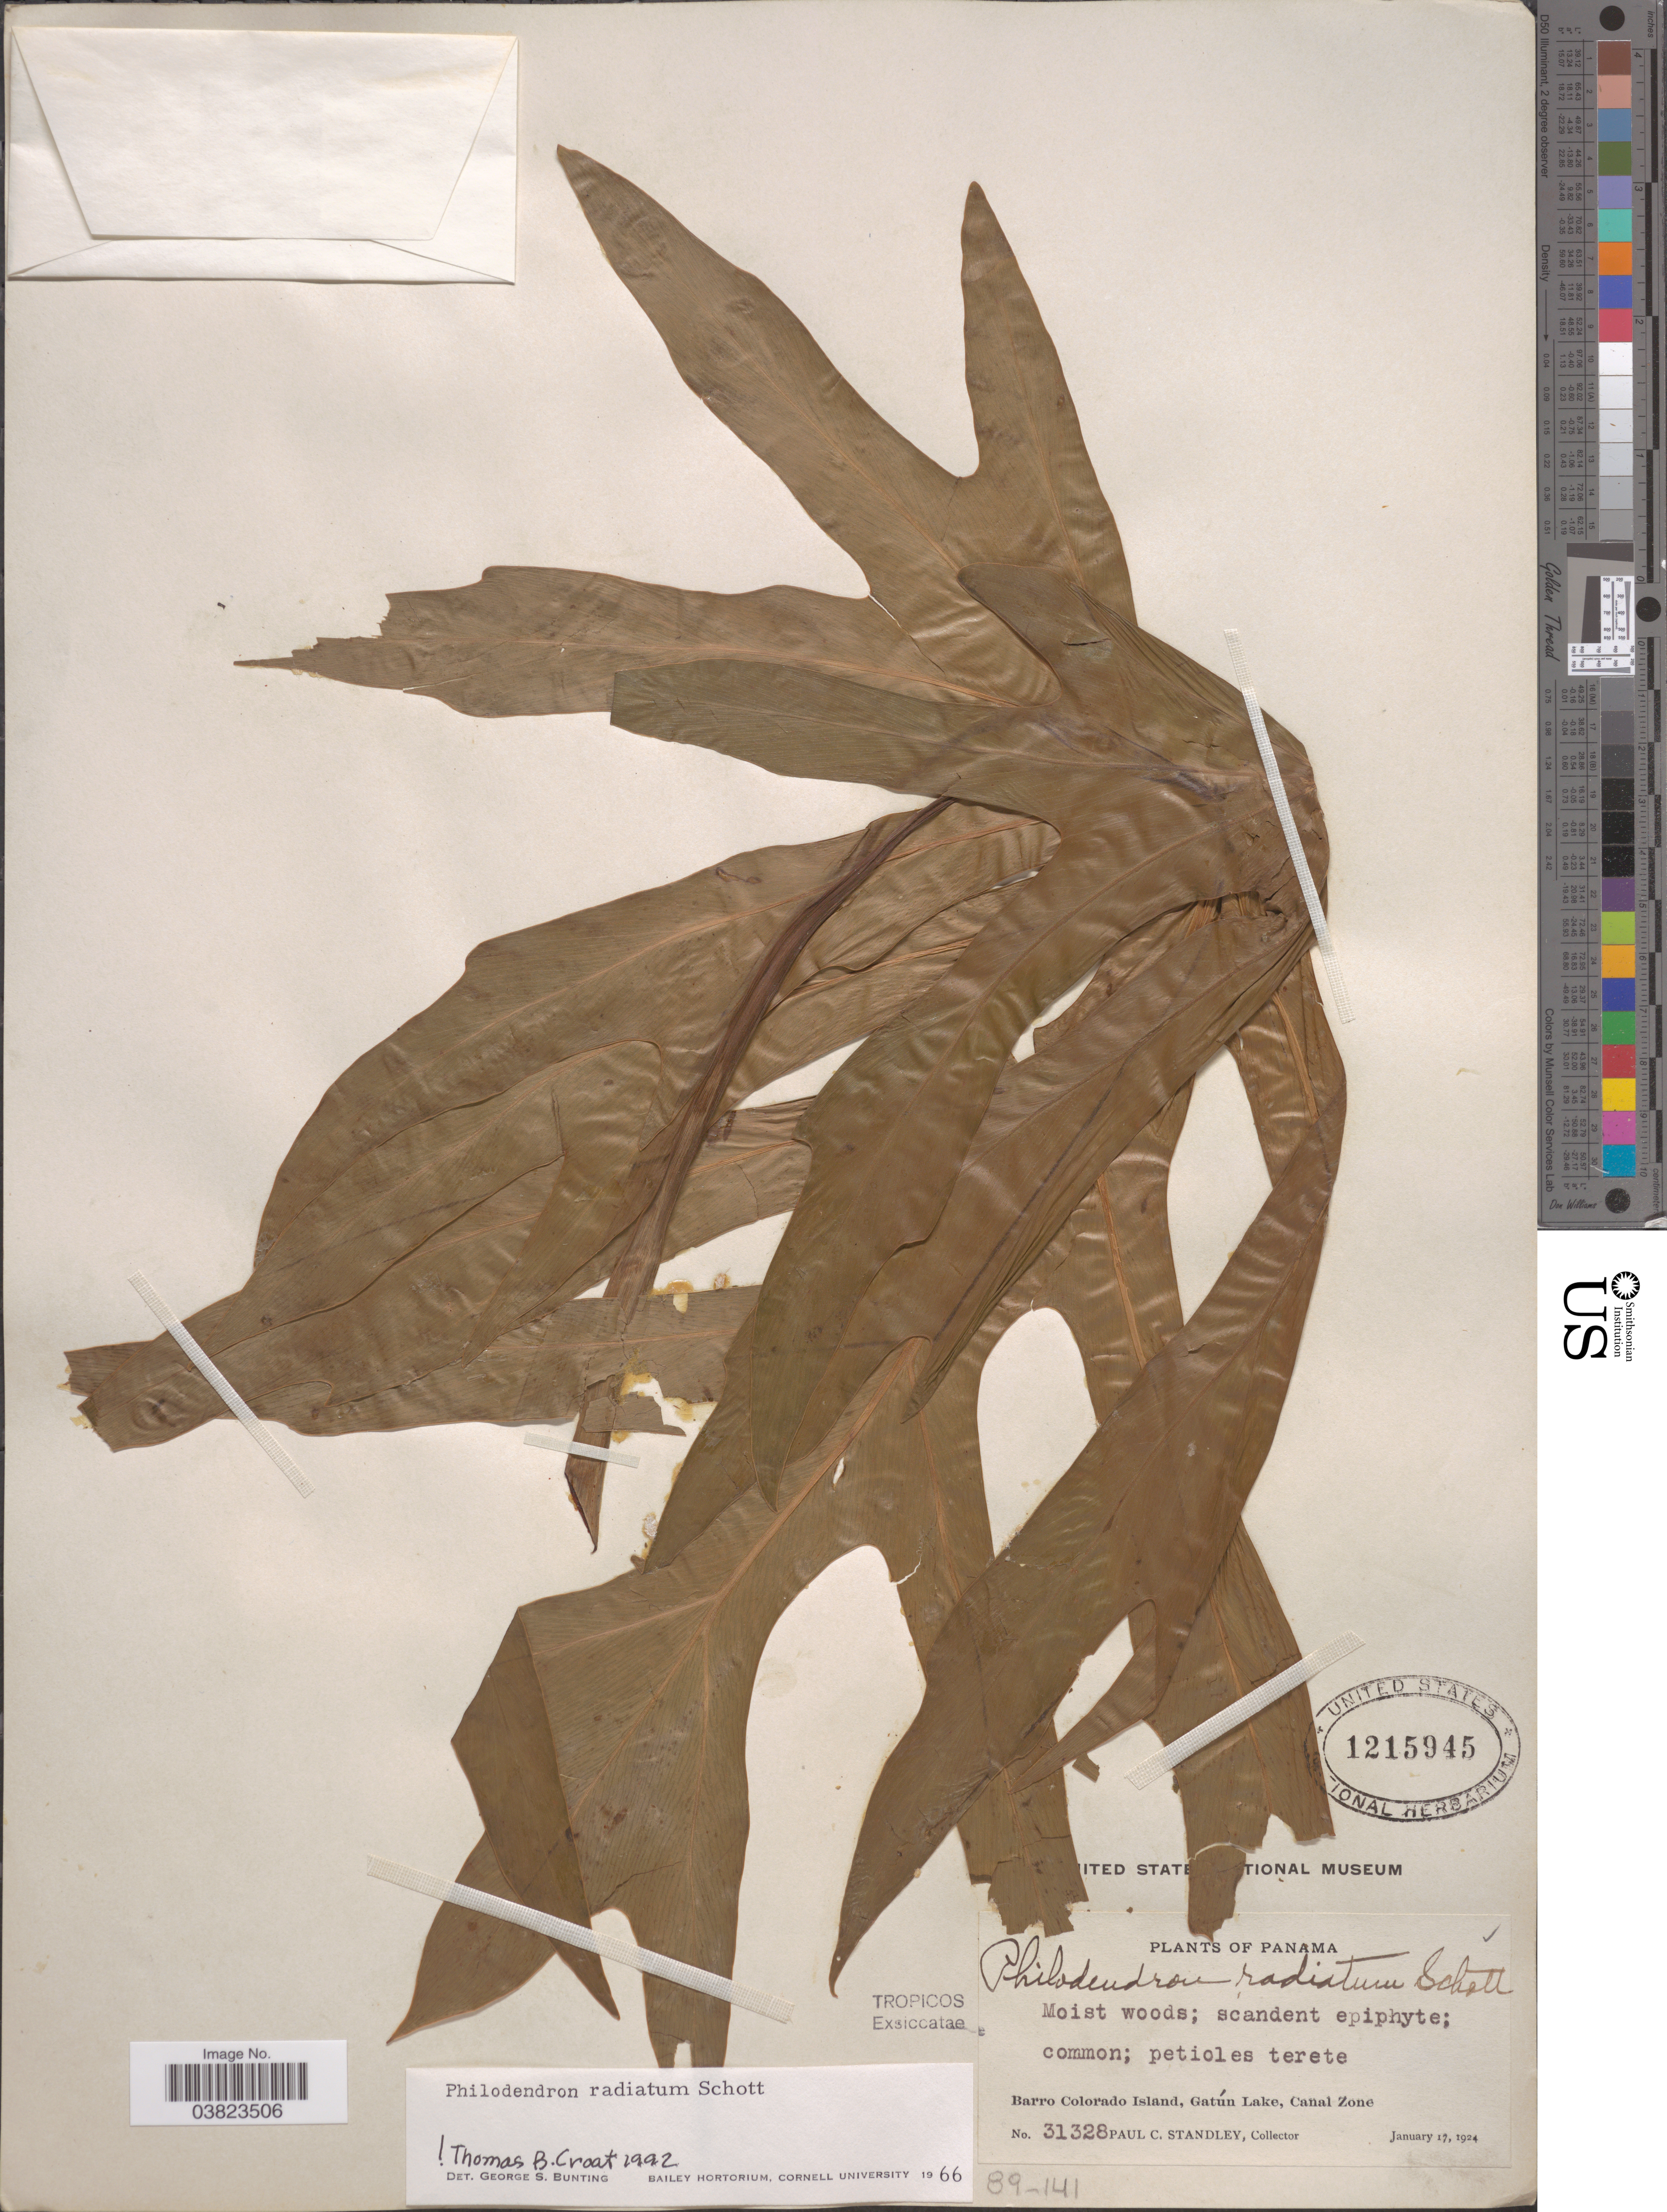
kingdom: Plantae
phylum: Tracheophyta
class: Liliopsida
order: Alismatales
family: Araceae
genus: Philodendron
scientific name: Philodendron radiatum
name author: Schott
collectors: P. C. Standley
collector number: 31328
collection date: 1924-01-17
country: Panama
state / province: Panamá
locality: Barro Colorado Island, Gatún Lake, Canal Zone.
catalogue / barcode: US 1215945